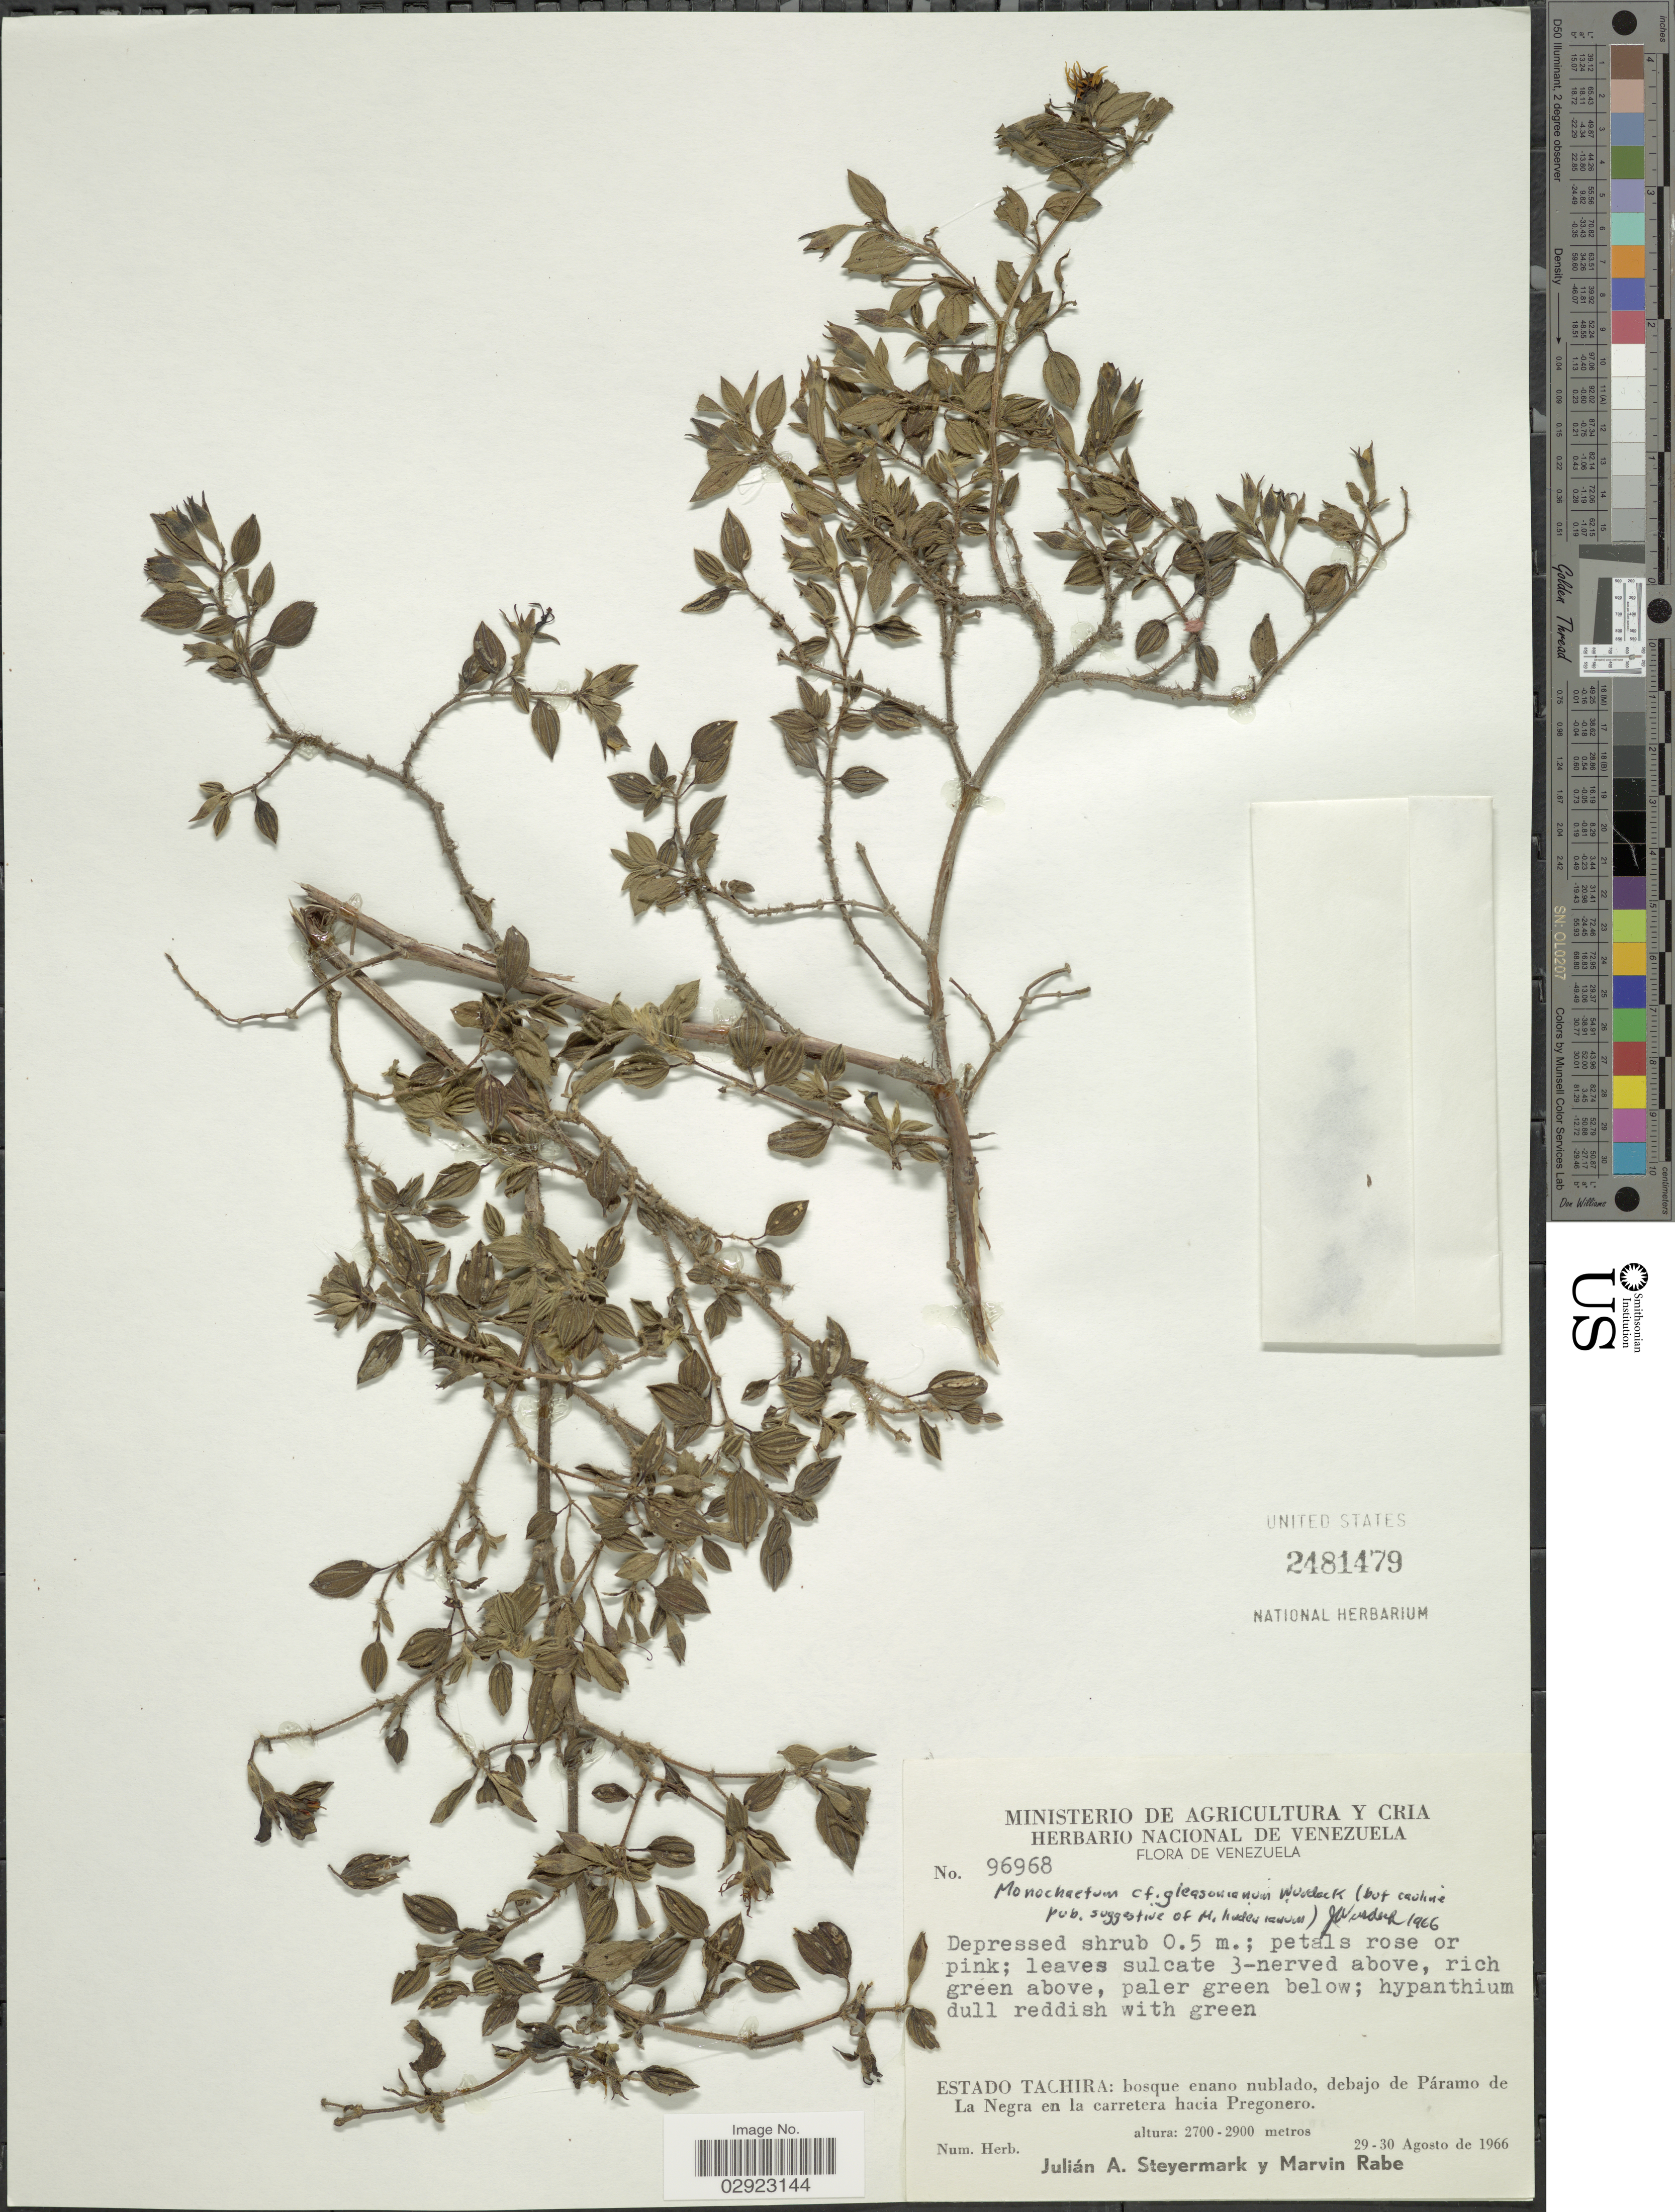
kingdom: Plantae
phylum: Tracheophyta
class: Magnoliopsida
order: Myrtales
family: Melastomataceae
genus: Monochaetum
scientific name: Monochaetum gleasonianum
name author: Wurdack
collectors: J. Steyermark & M. Rabe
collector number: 96968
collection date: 1966-08-29/1966-08-30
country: Venezuela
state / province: Tachira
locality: Bosque enano nublado, debajo de Páramo de La Negra en la carretera hacia Pregonero.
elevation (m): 2700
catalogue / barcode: US 2481479